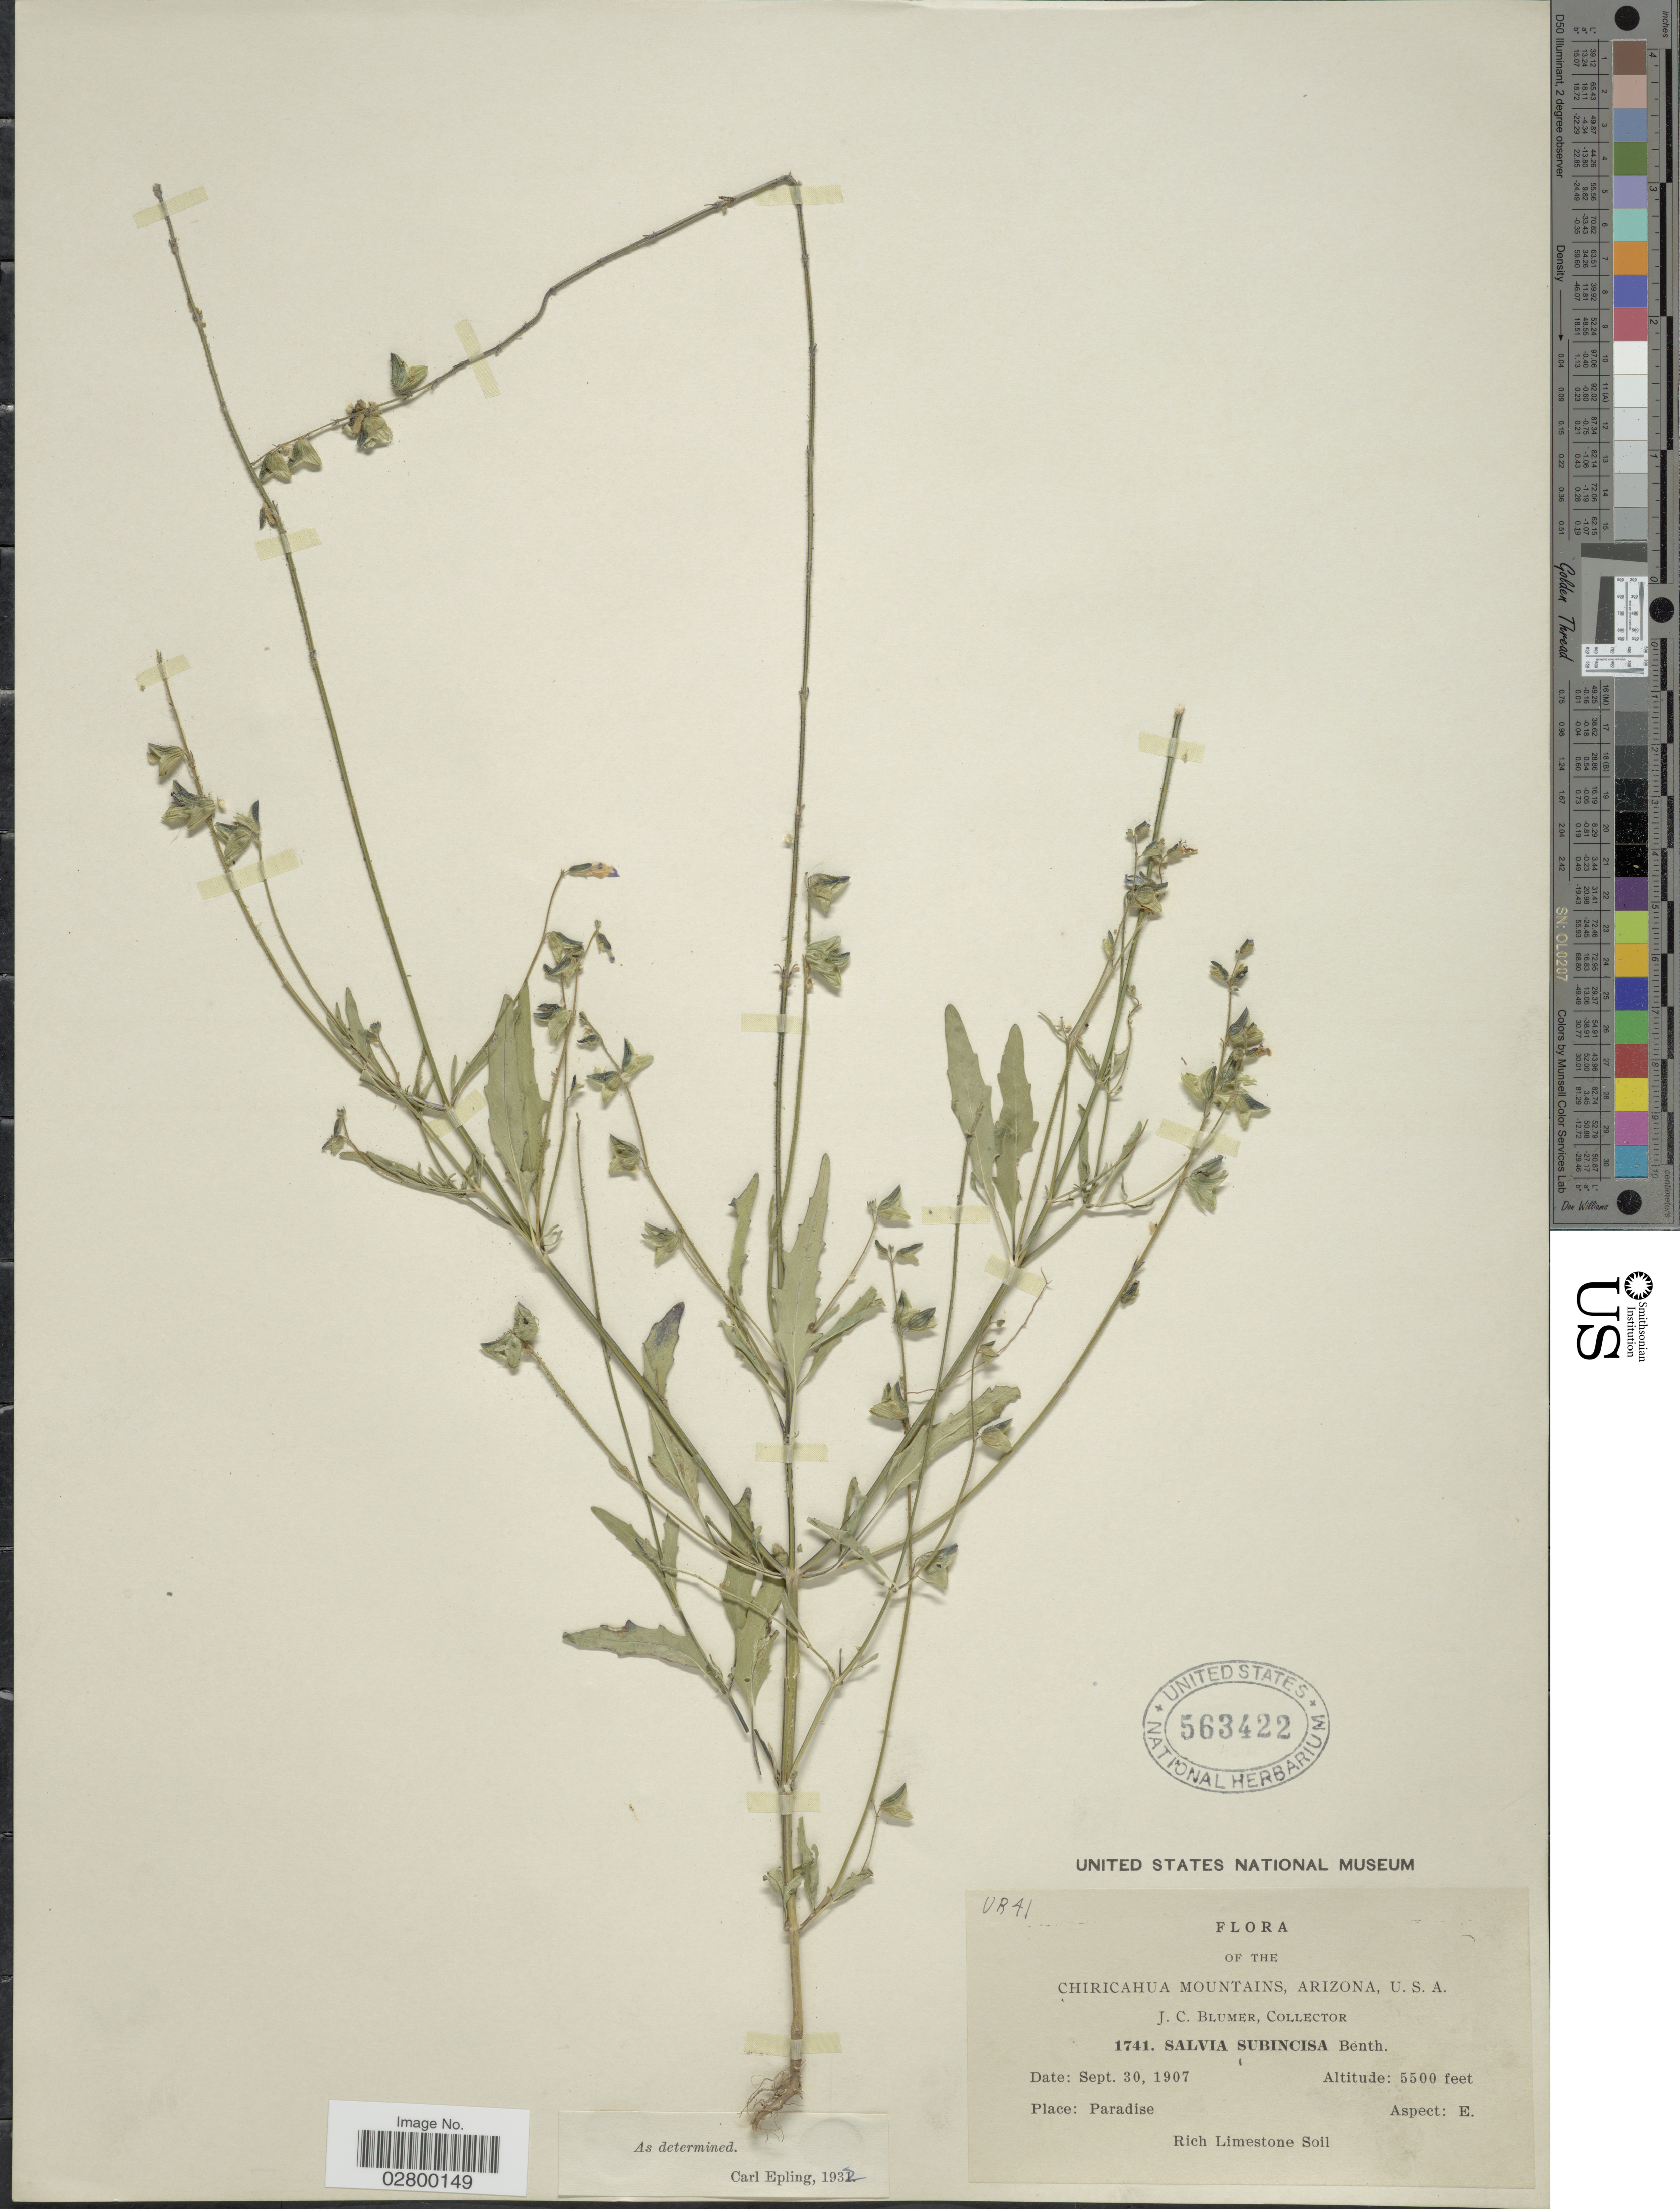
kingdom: Plantae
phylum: Tracheophyta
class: Magnoliopsida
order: Lamiales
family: Lamiaceae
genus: Salvia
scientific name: Salvia subincisa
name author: Benth.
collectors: J. C. Blumer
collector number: UB41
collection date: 1907-09-30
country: United States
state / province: Arizona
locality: Chiricahua Mountains, Paradise.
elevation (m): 1676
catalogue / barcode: US 563422